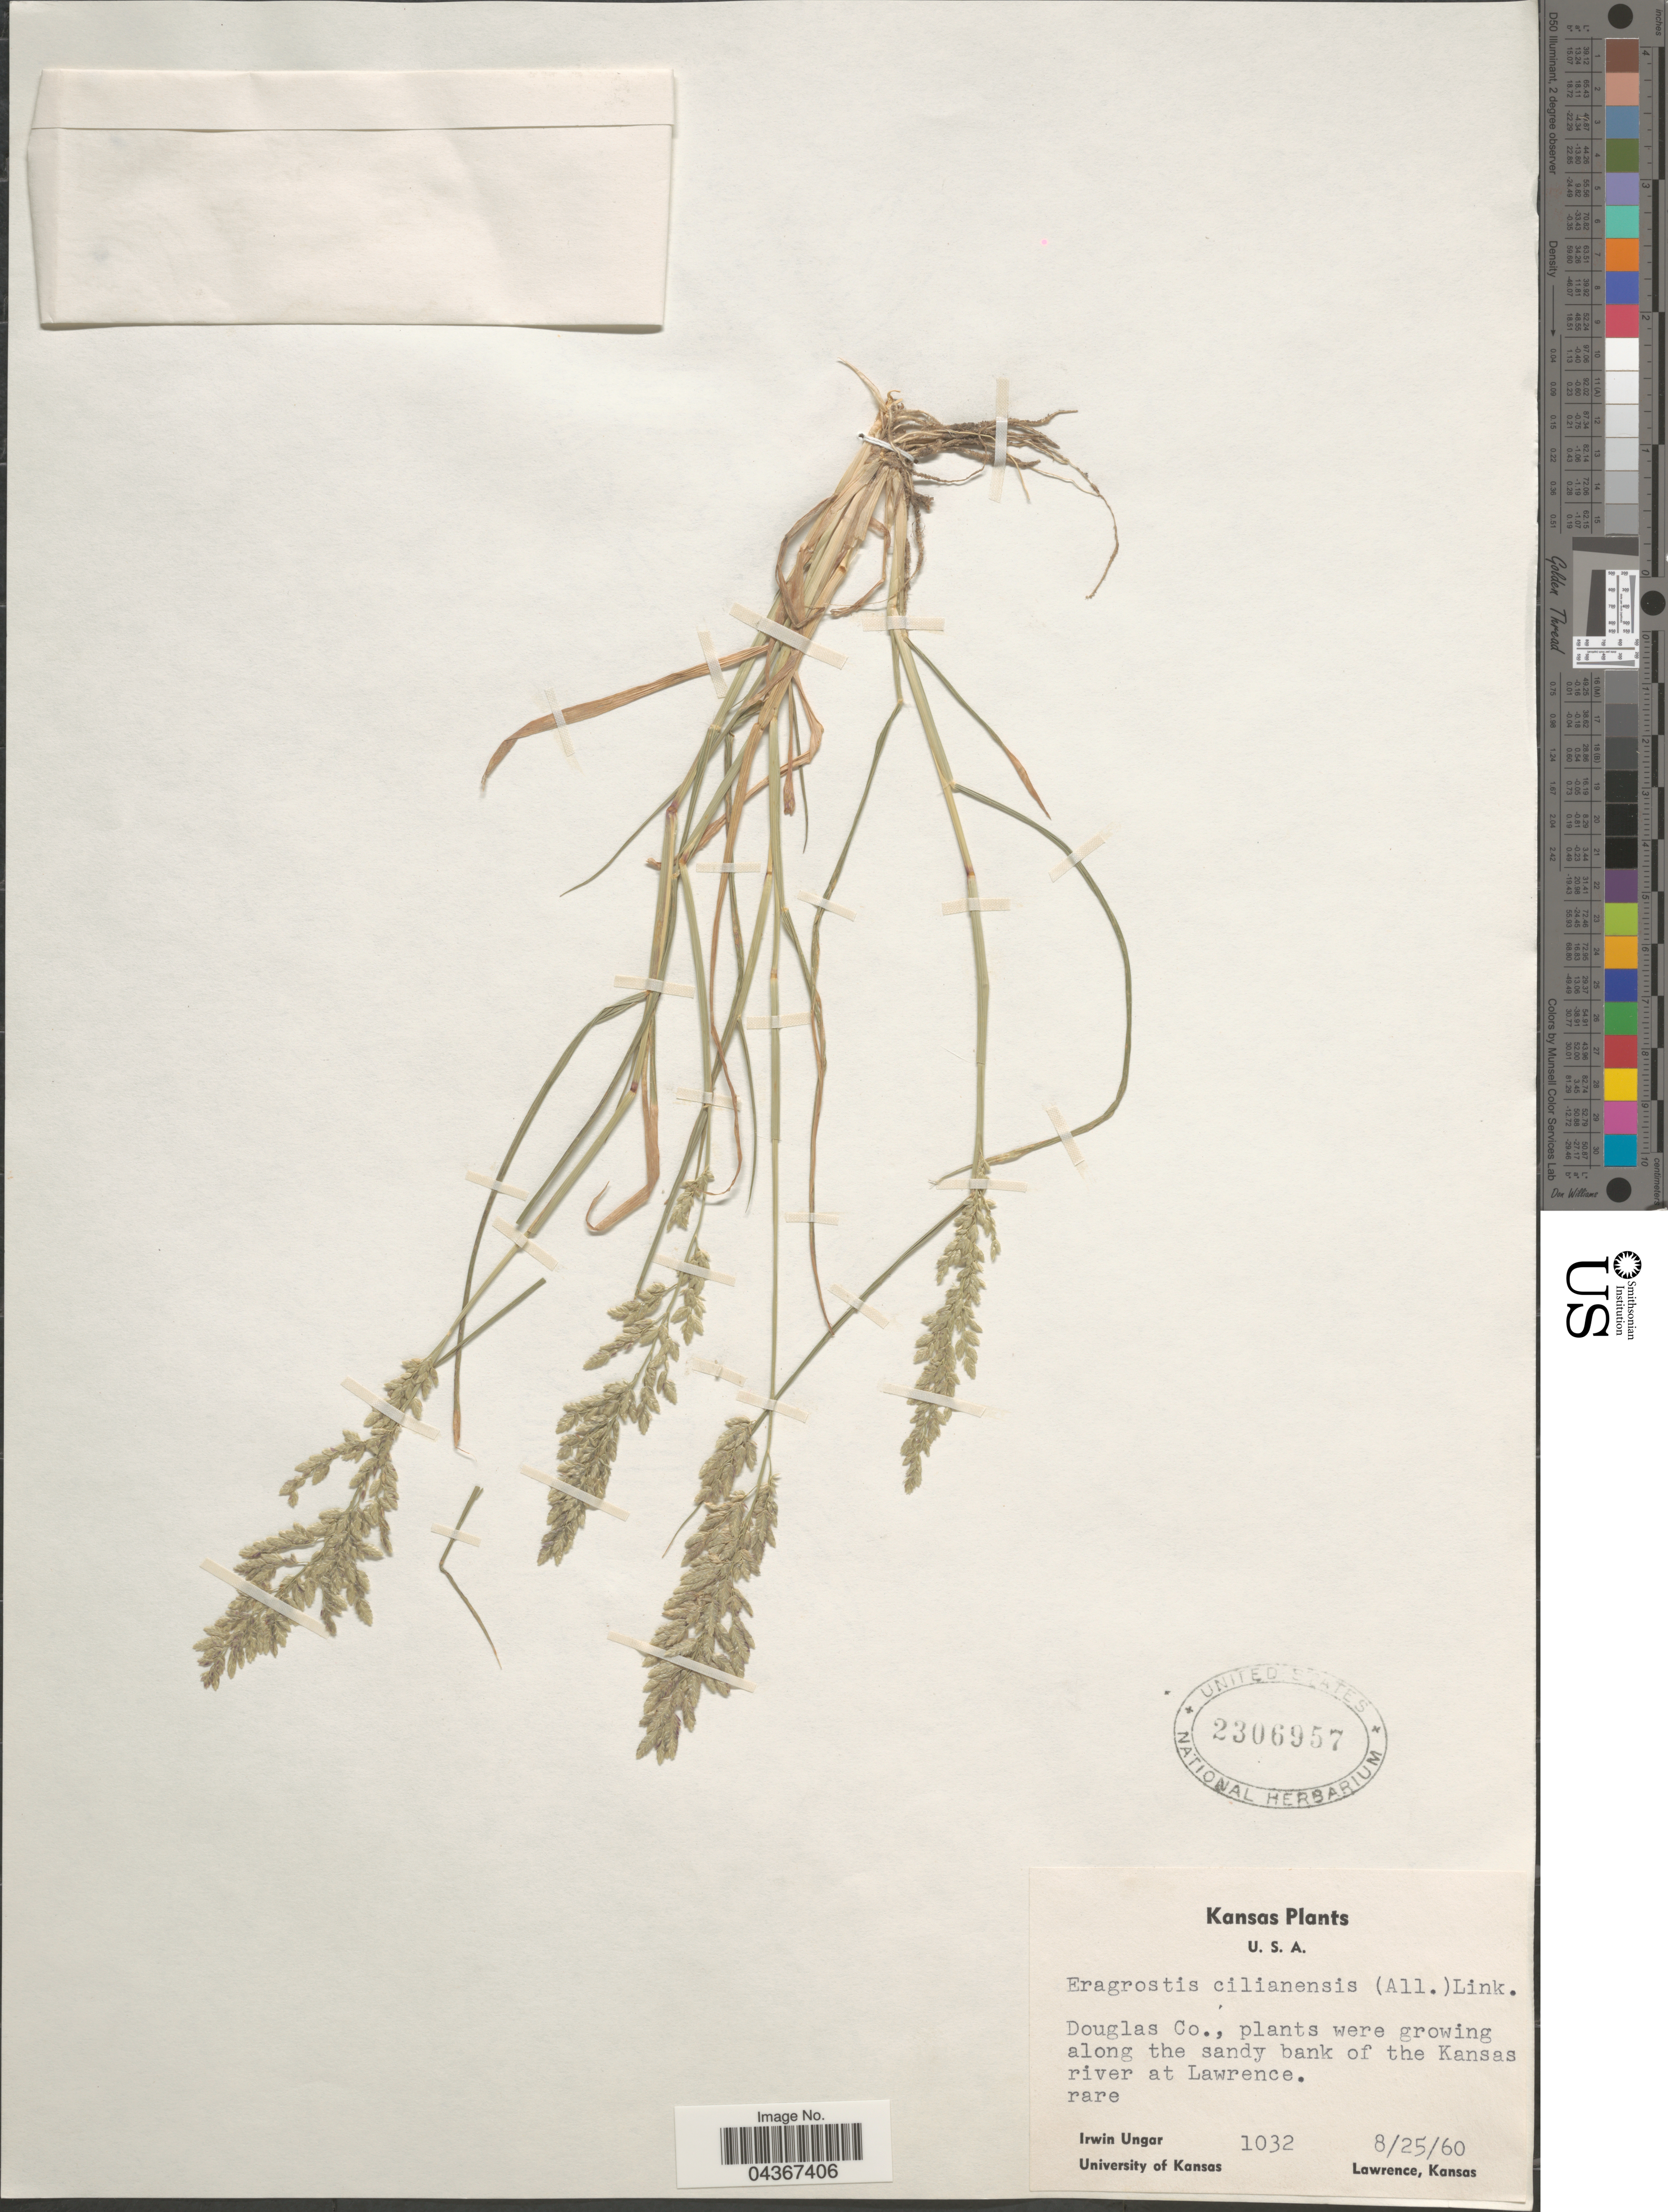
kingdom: Plantae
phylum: Tracheophyta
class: Liliopsida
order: Poales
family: Poaceae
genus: Eragrostis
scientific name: Eragrostis cilianensis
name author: (Bellardi) Vignolo ex Janch.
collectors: I. Ungar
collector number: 1032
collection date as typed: Transcribed d/m/y: 25/8/60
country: United States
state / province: Kansas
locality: Douglas Co., along the sandy bank of the Kansas river at Lawrence.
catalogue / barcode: US 2306957